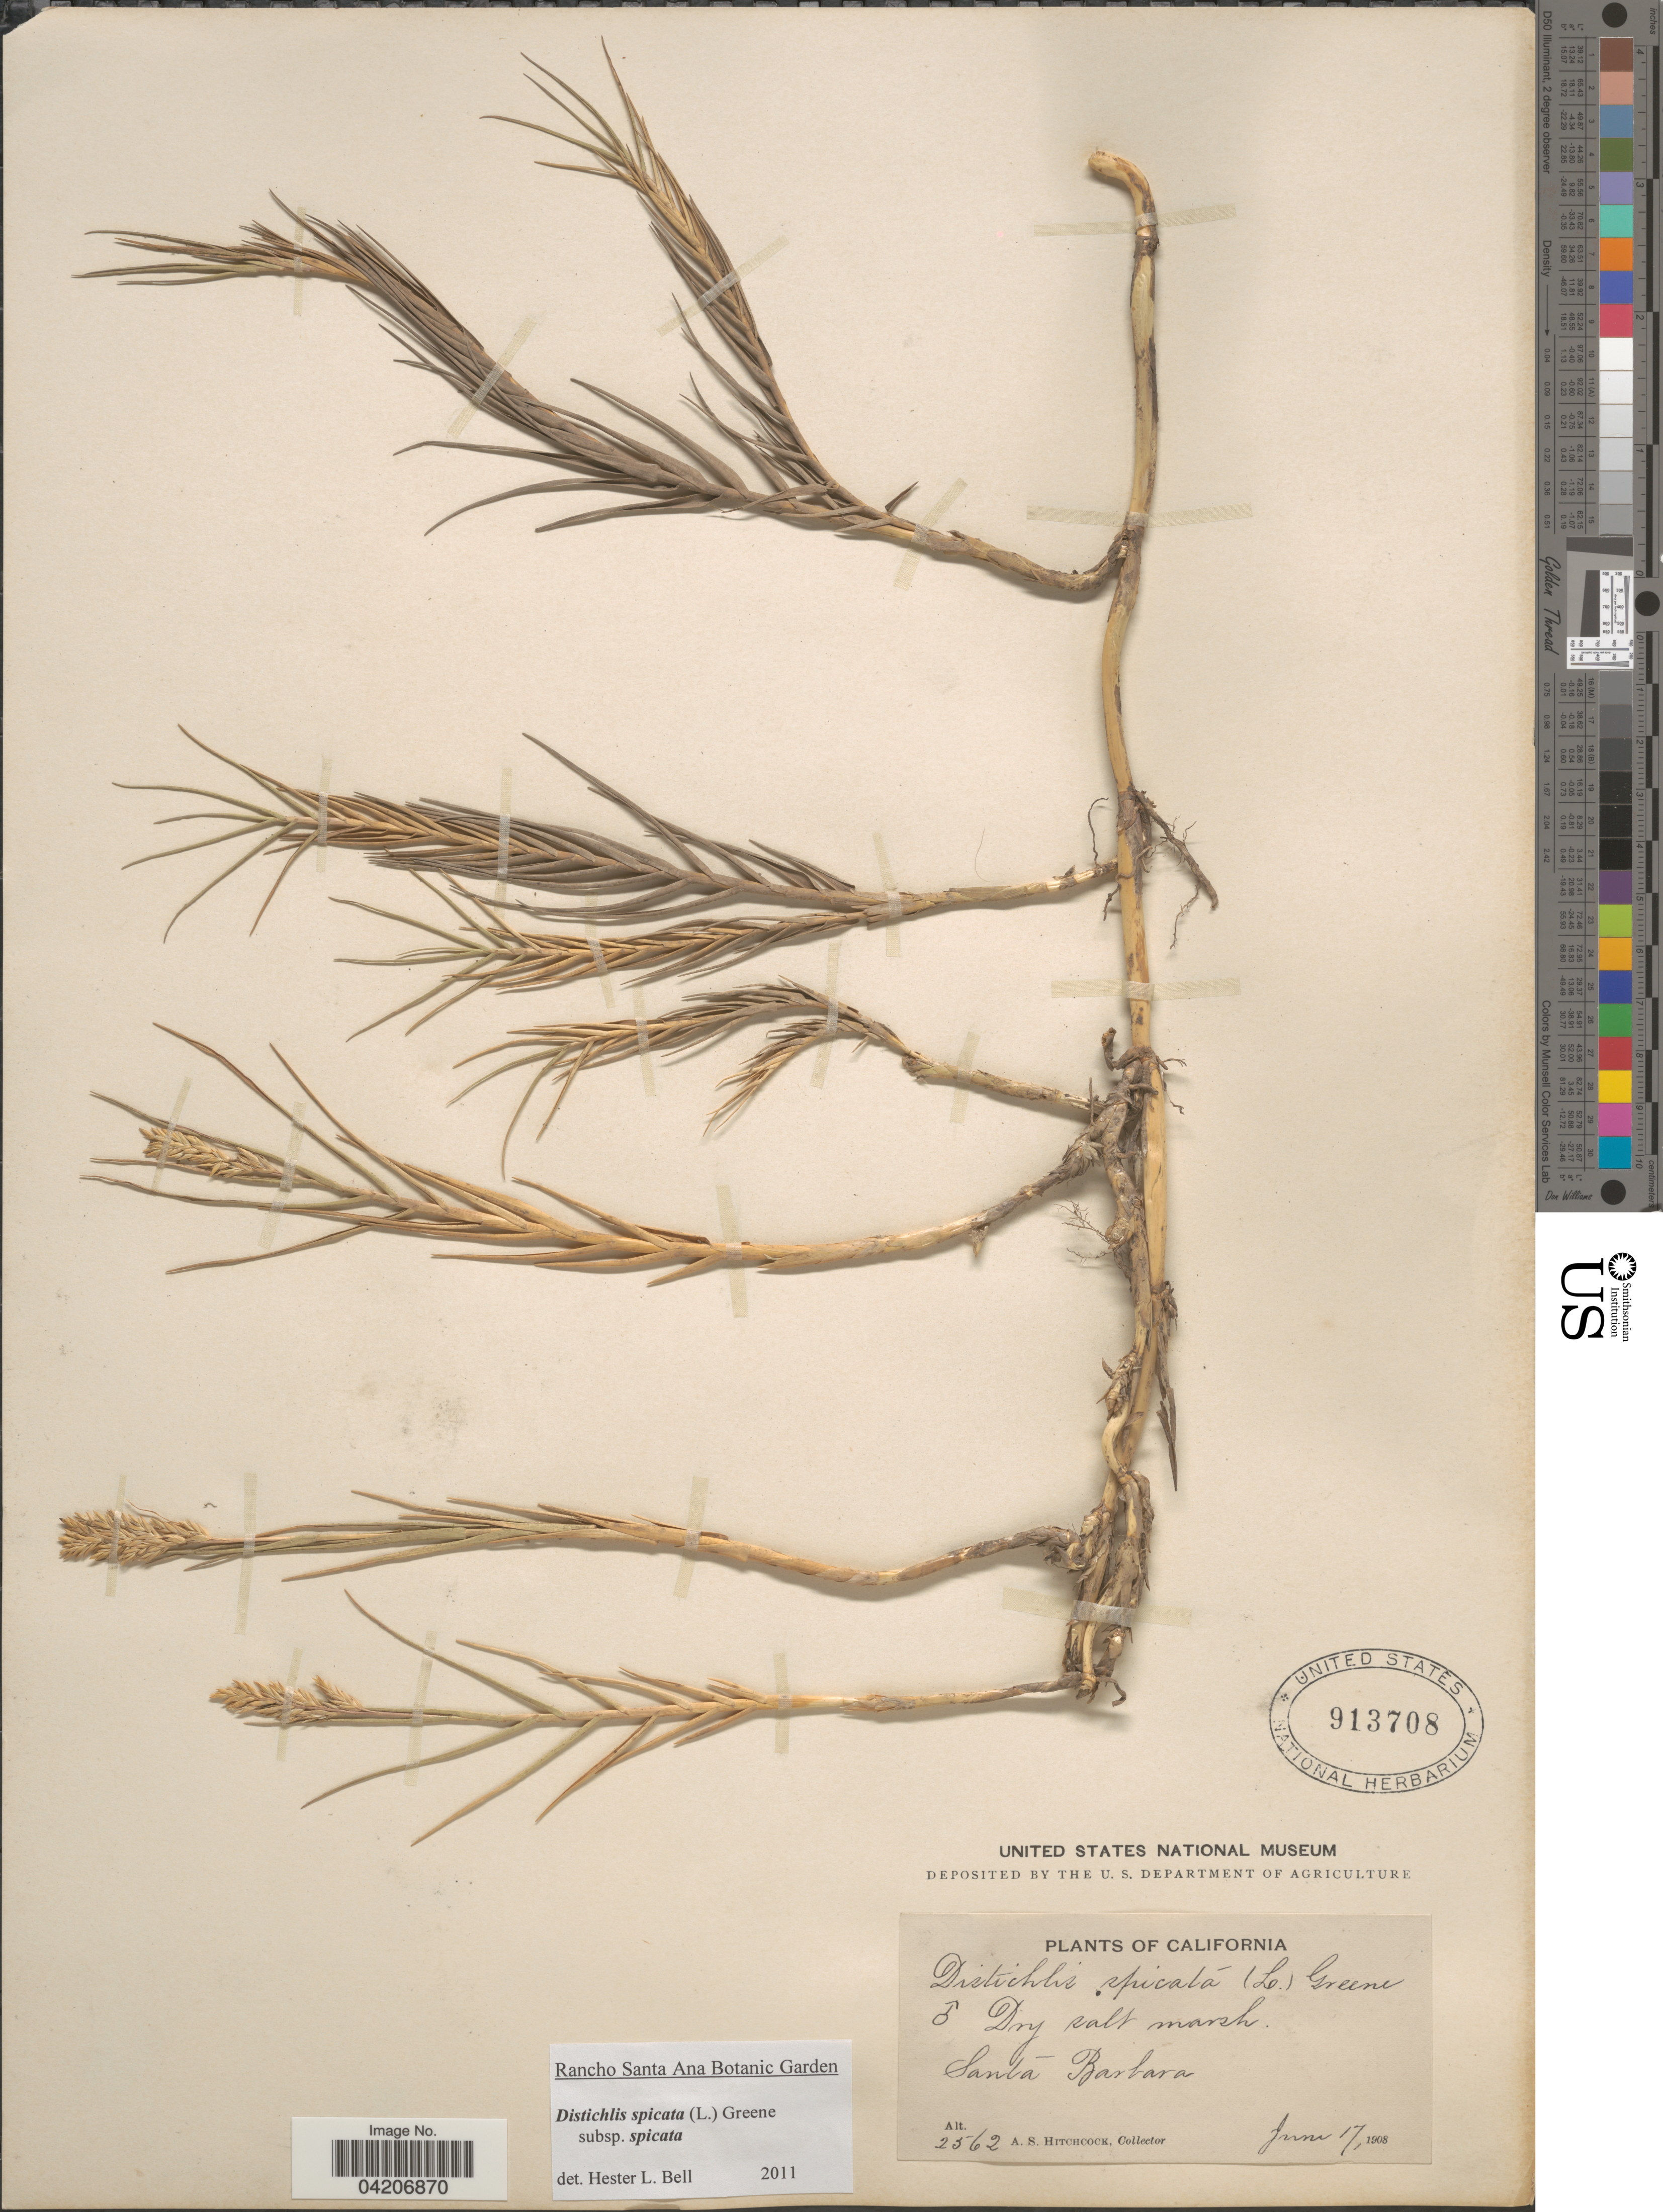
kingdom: Plantae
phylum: Tracheophyta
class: Liliopsida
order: Poales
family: Poaceae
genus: Distichlis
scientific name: Distichlis spicata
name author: (L.) Greene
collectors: A. S. Hitchcock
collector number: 2562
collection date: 1908-06-17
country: United States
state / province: California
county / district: Santa Barbara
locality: Santa Barbara.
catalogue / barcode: US 913708